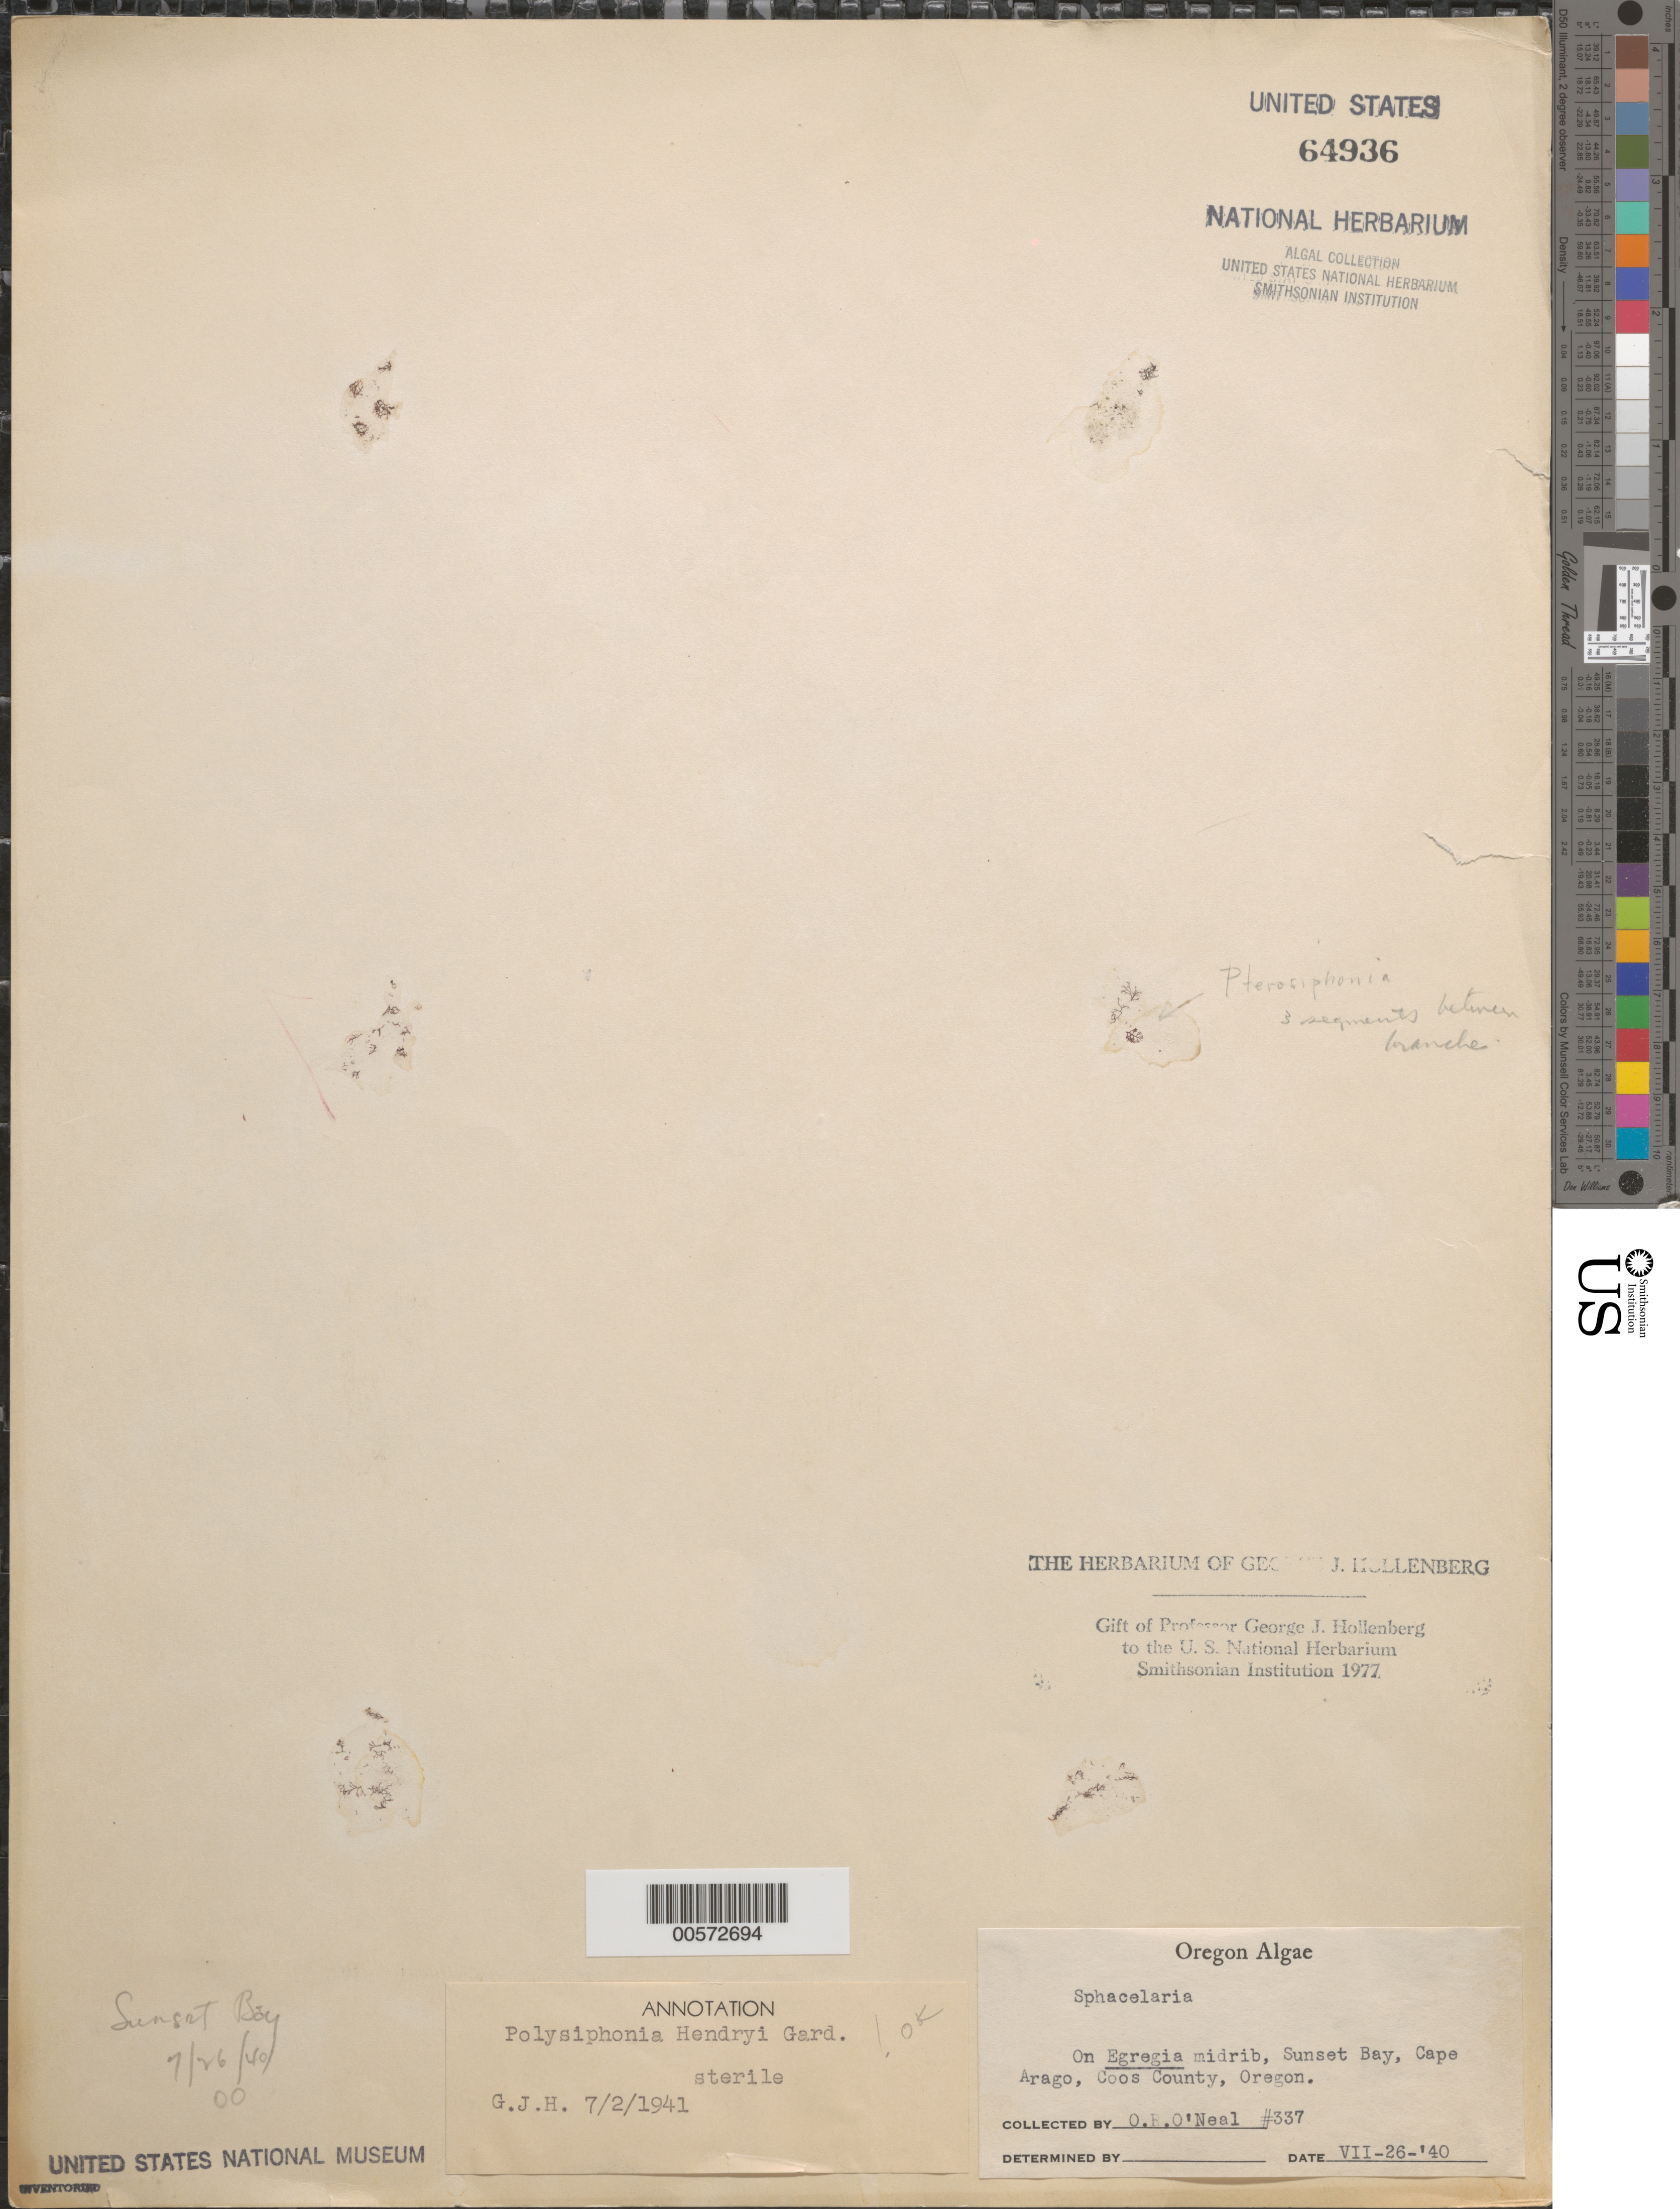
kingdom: Plantae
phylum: Rhodophyta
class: Florideophyceae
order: Ceramiales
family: Rhodomelaceae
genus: Vertebrata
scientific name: Vertebrata hendryi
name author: (N.L. Gardner) Savoie & G.W. Saunders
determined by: Algae name updating Project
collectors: O. O'Neal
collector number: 337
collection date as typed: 26 Jul 1940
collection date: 1940-07-26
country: United States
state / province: Oregon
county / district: Coos County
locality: Sunset Bay, Cape Arago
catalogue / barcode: US 64936